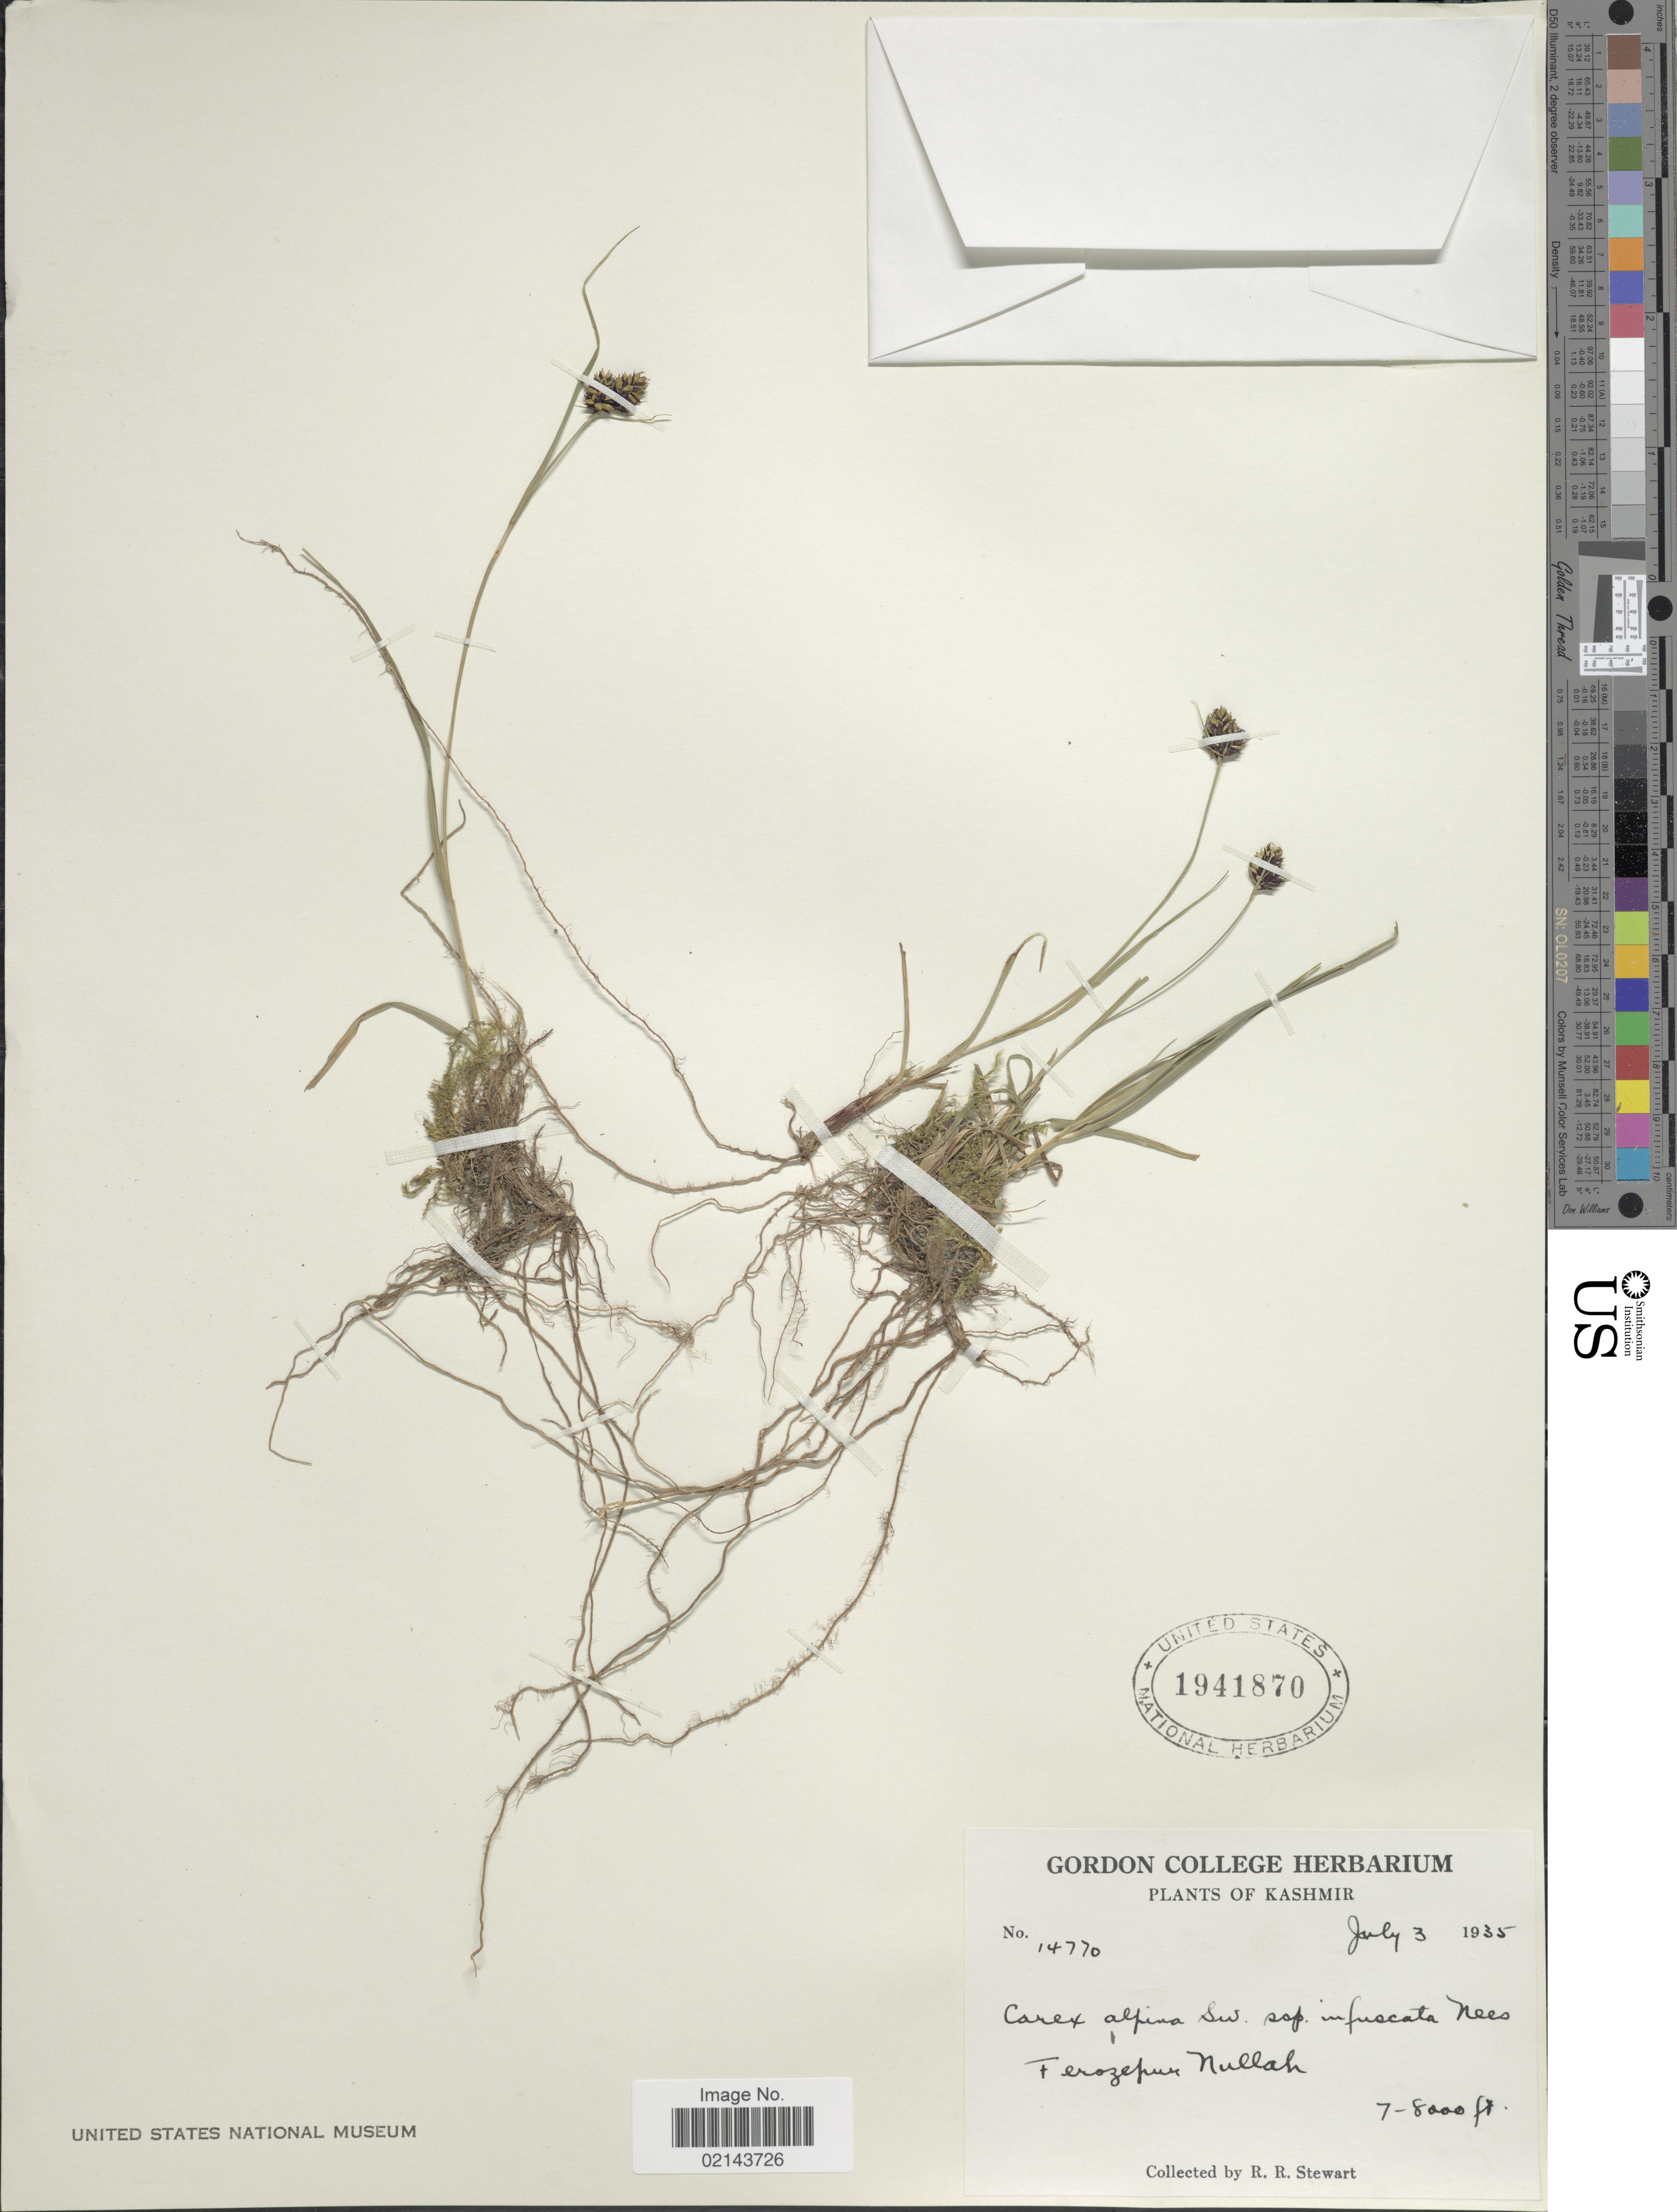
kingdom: Plantae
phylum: Tracheophyta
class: Liliopsida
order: Poales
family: Cyperaceae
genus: Carex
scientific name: Carex infuscata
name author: Nees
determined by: Strong, Mark T., (BOT), Smithsonian Institution - National Museum of Natural History (UNITED STATES)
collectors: R. R. Stewart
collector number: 14770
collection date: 1935-07-03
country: India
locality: Kashmir, Ferozepur Nullah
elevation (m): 2134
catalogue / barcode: US 1941870